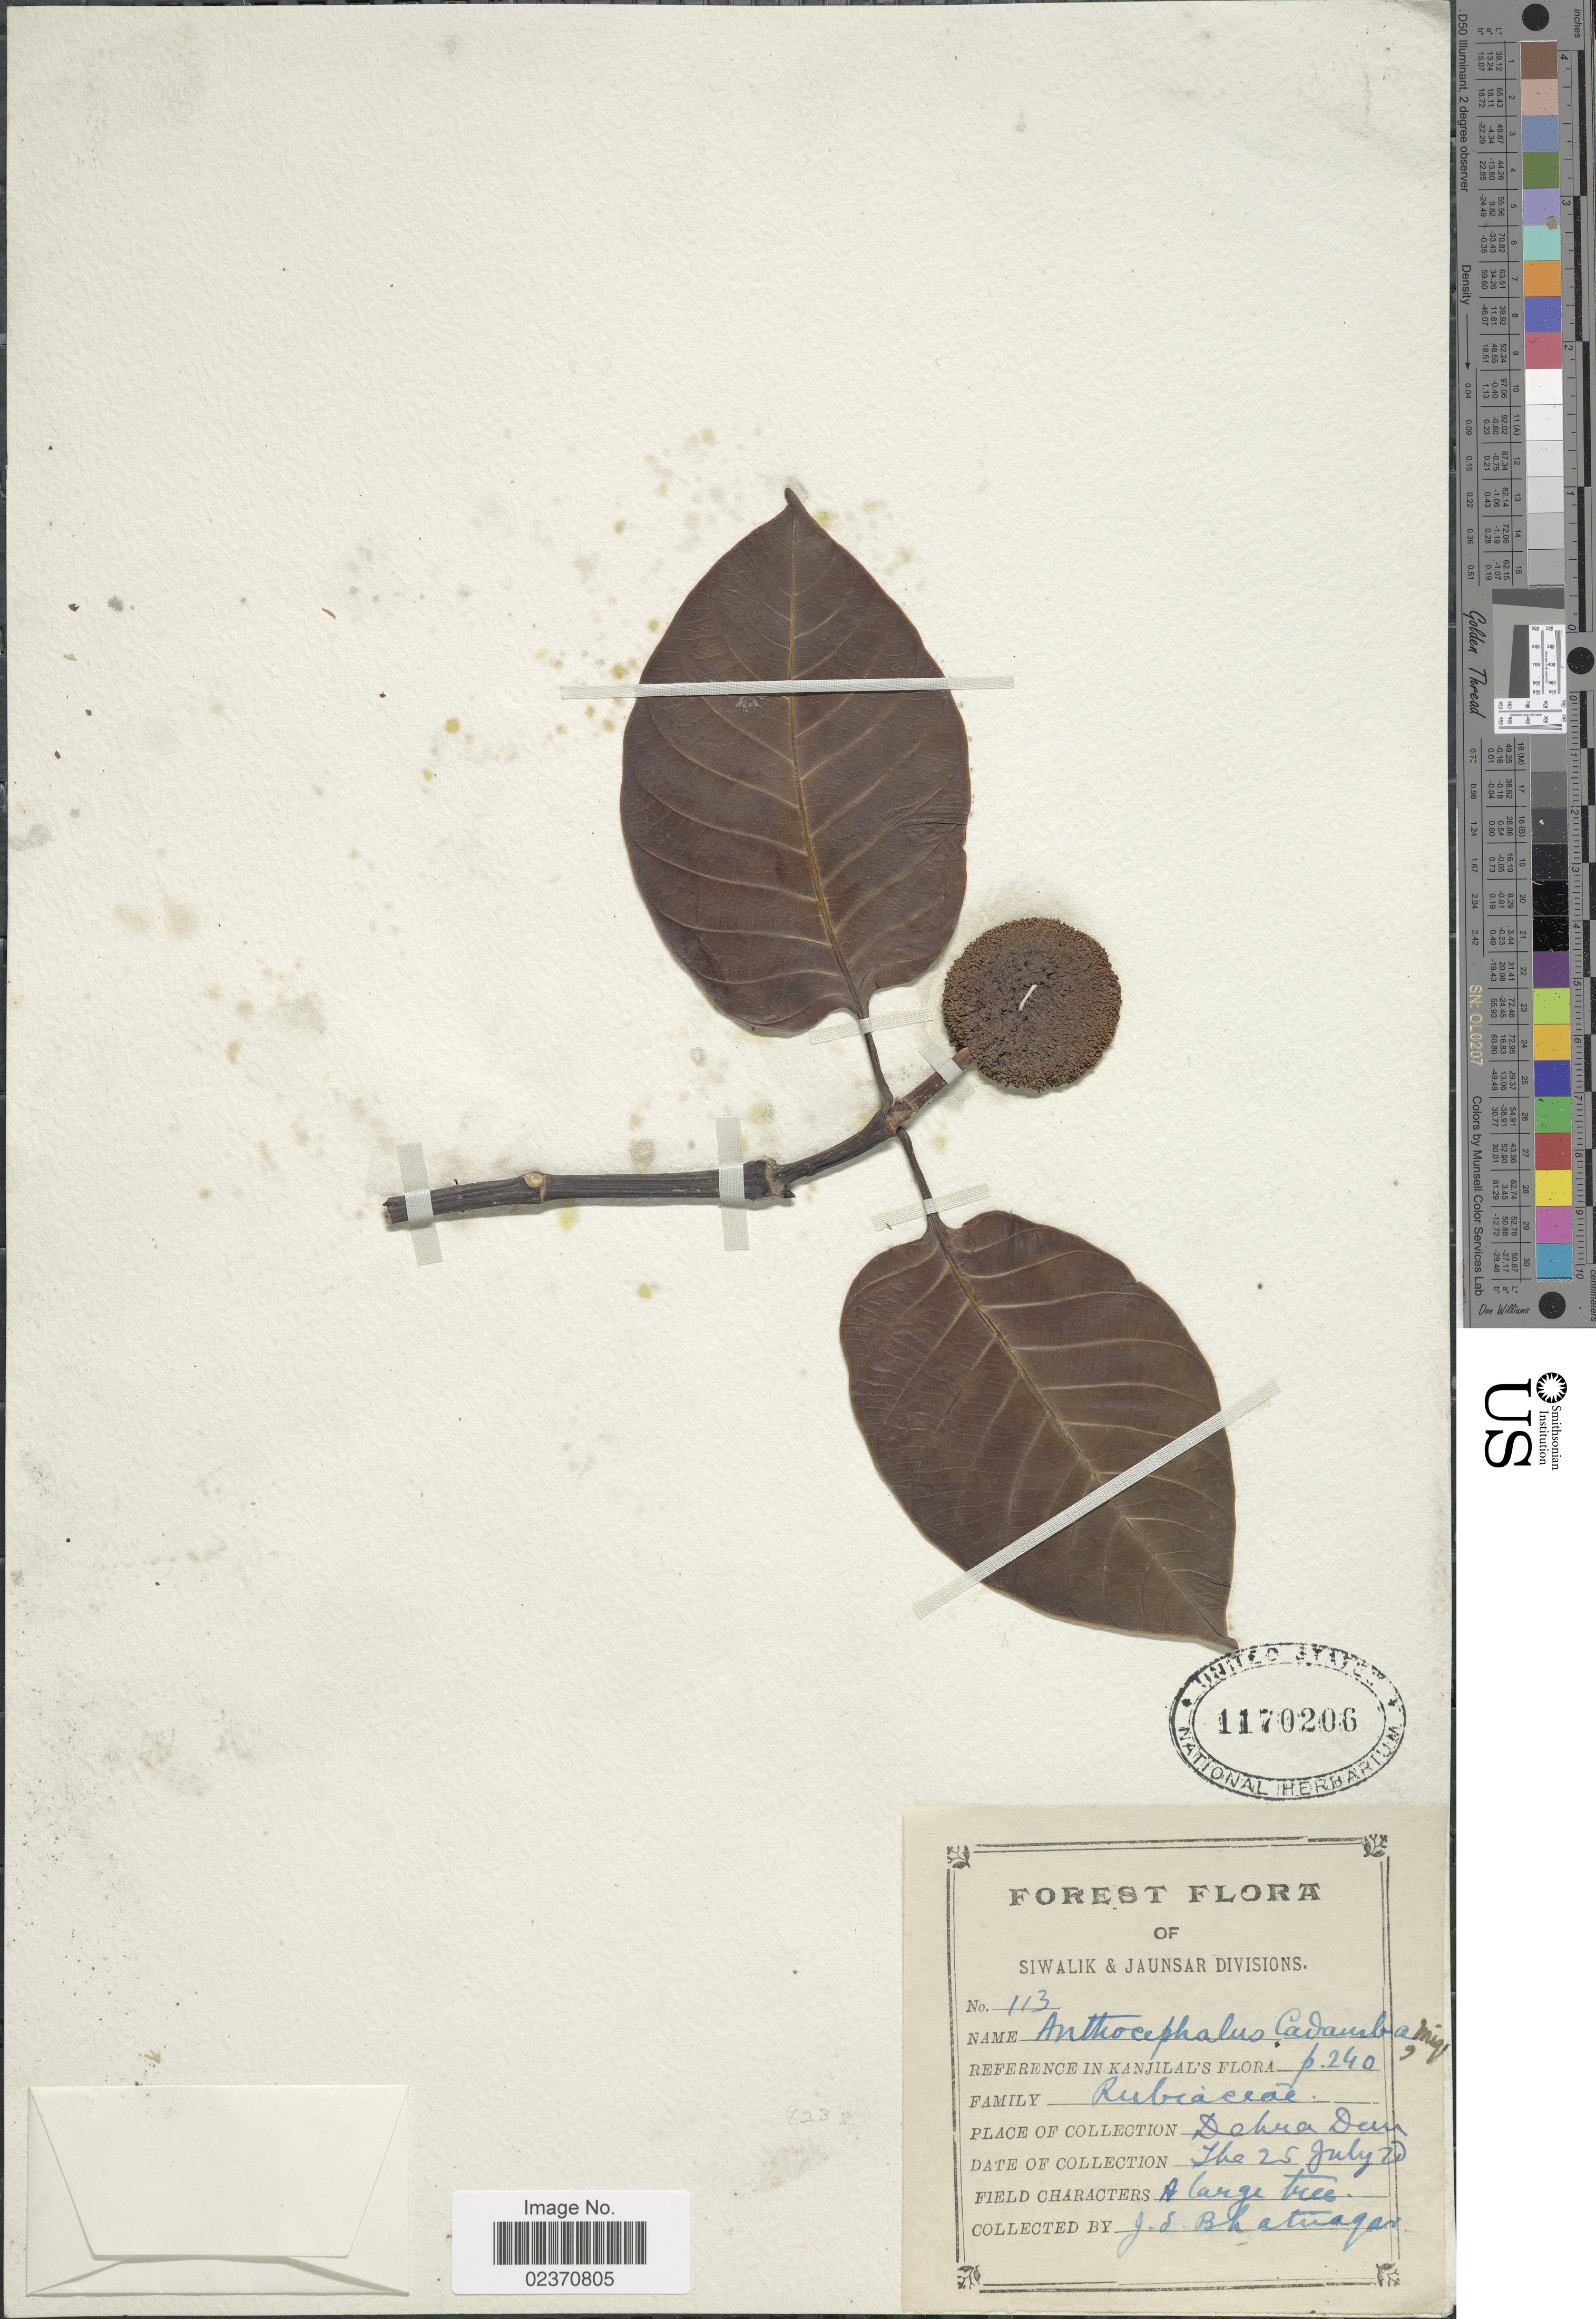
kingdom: Plantae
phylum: Tracheophyta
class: Magnoliopsida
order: Gentianales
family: Rubiaceae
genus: Neolamarckia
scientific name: Neolamarckia cadamba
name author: (Roxb.) Bosser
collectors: J. Bhatuagar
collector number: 113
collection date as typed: Transcribed d/m/y: 25/7/20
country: India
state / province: Uttarakhand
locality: Forest Flora of Siwalik & Jaunsar Divisions, Dehra Dun.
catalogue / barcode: US 1170206